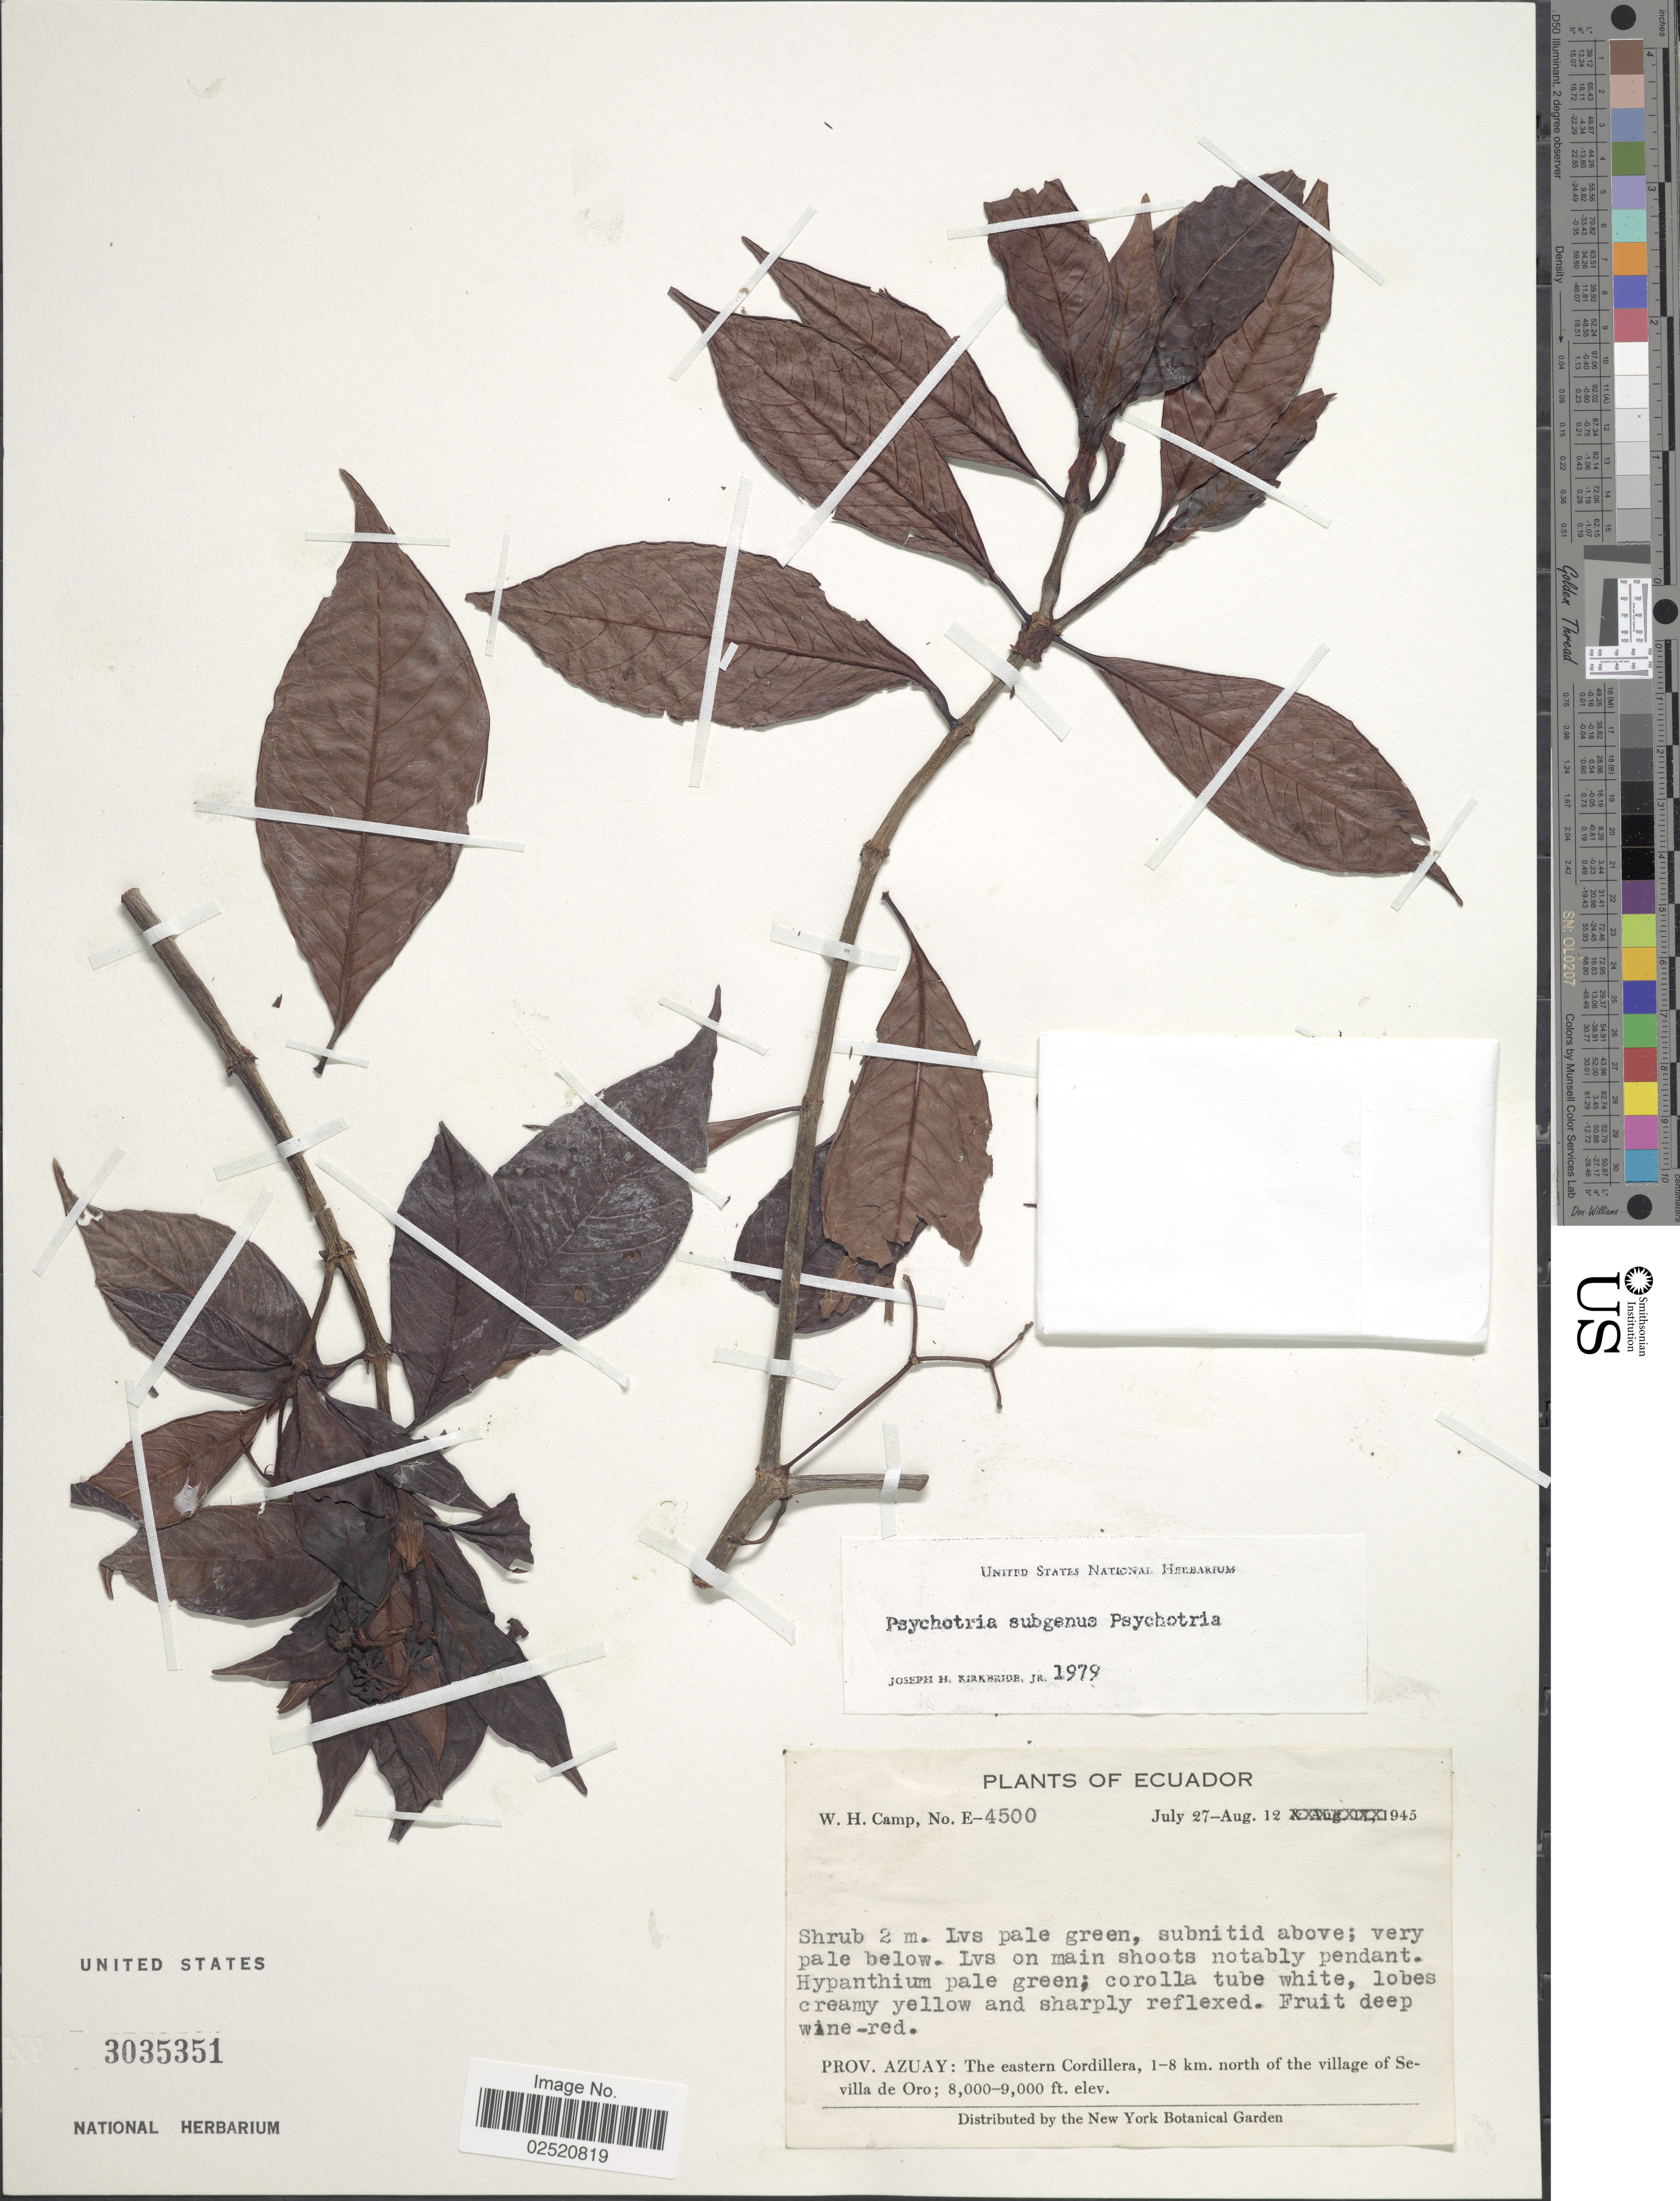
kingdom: Plantae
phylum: Tracheophyta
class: Magnoliopsida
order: Gentianales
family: Rubiaceae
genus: Psychotria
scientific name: Psychotria sp.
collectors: W. H. Camp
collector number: E-4500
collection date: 1945-07-27/1945-08-12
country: Ecuador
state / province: Azuay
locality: The eastern Cordillera, 1-8 km. north of the village of Sevilla de Oro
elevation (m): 2438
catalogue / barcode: US 3035351